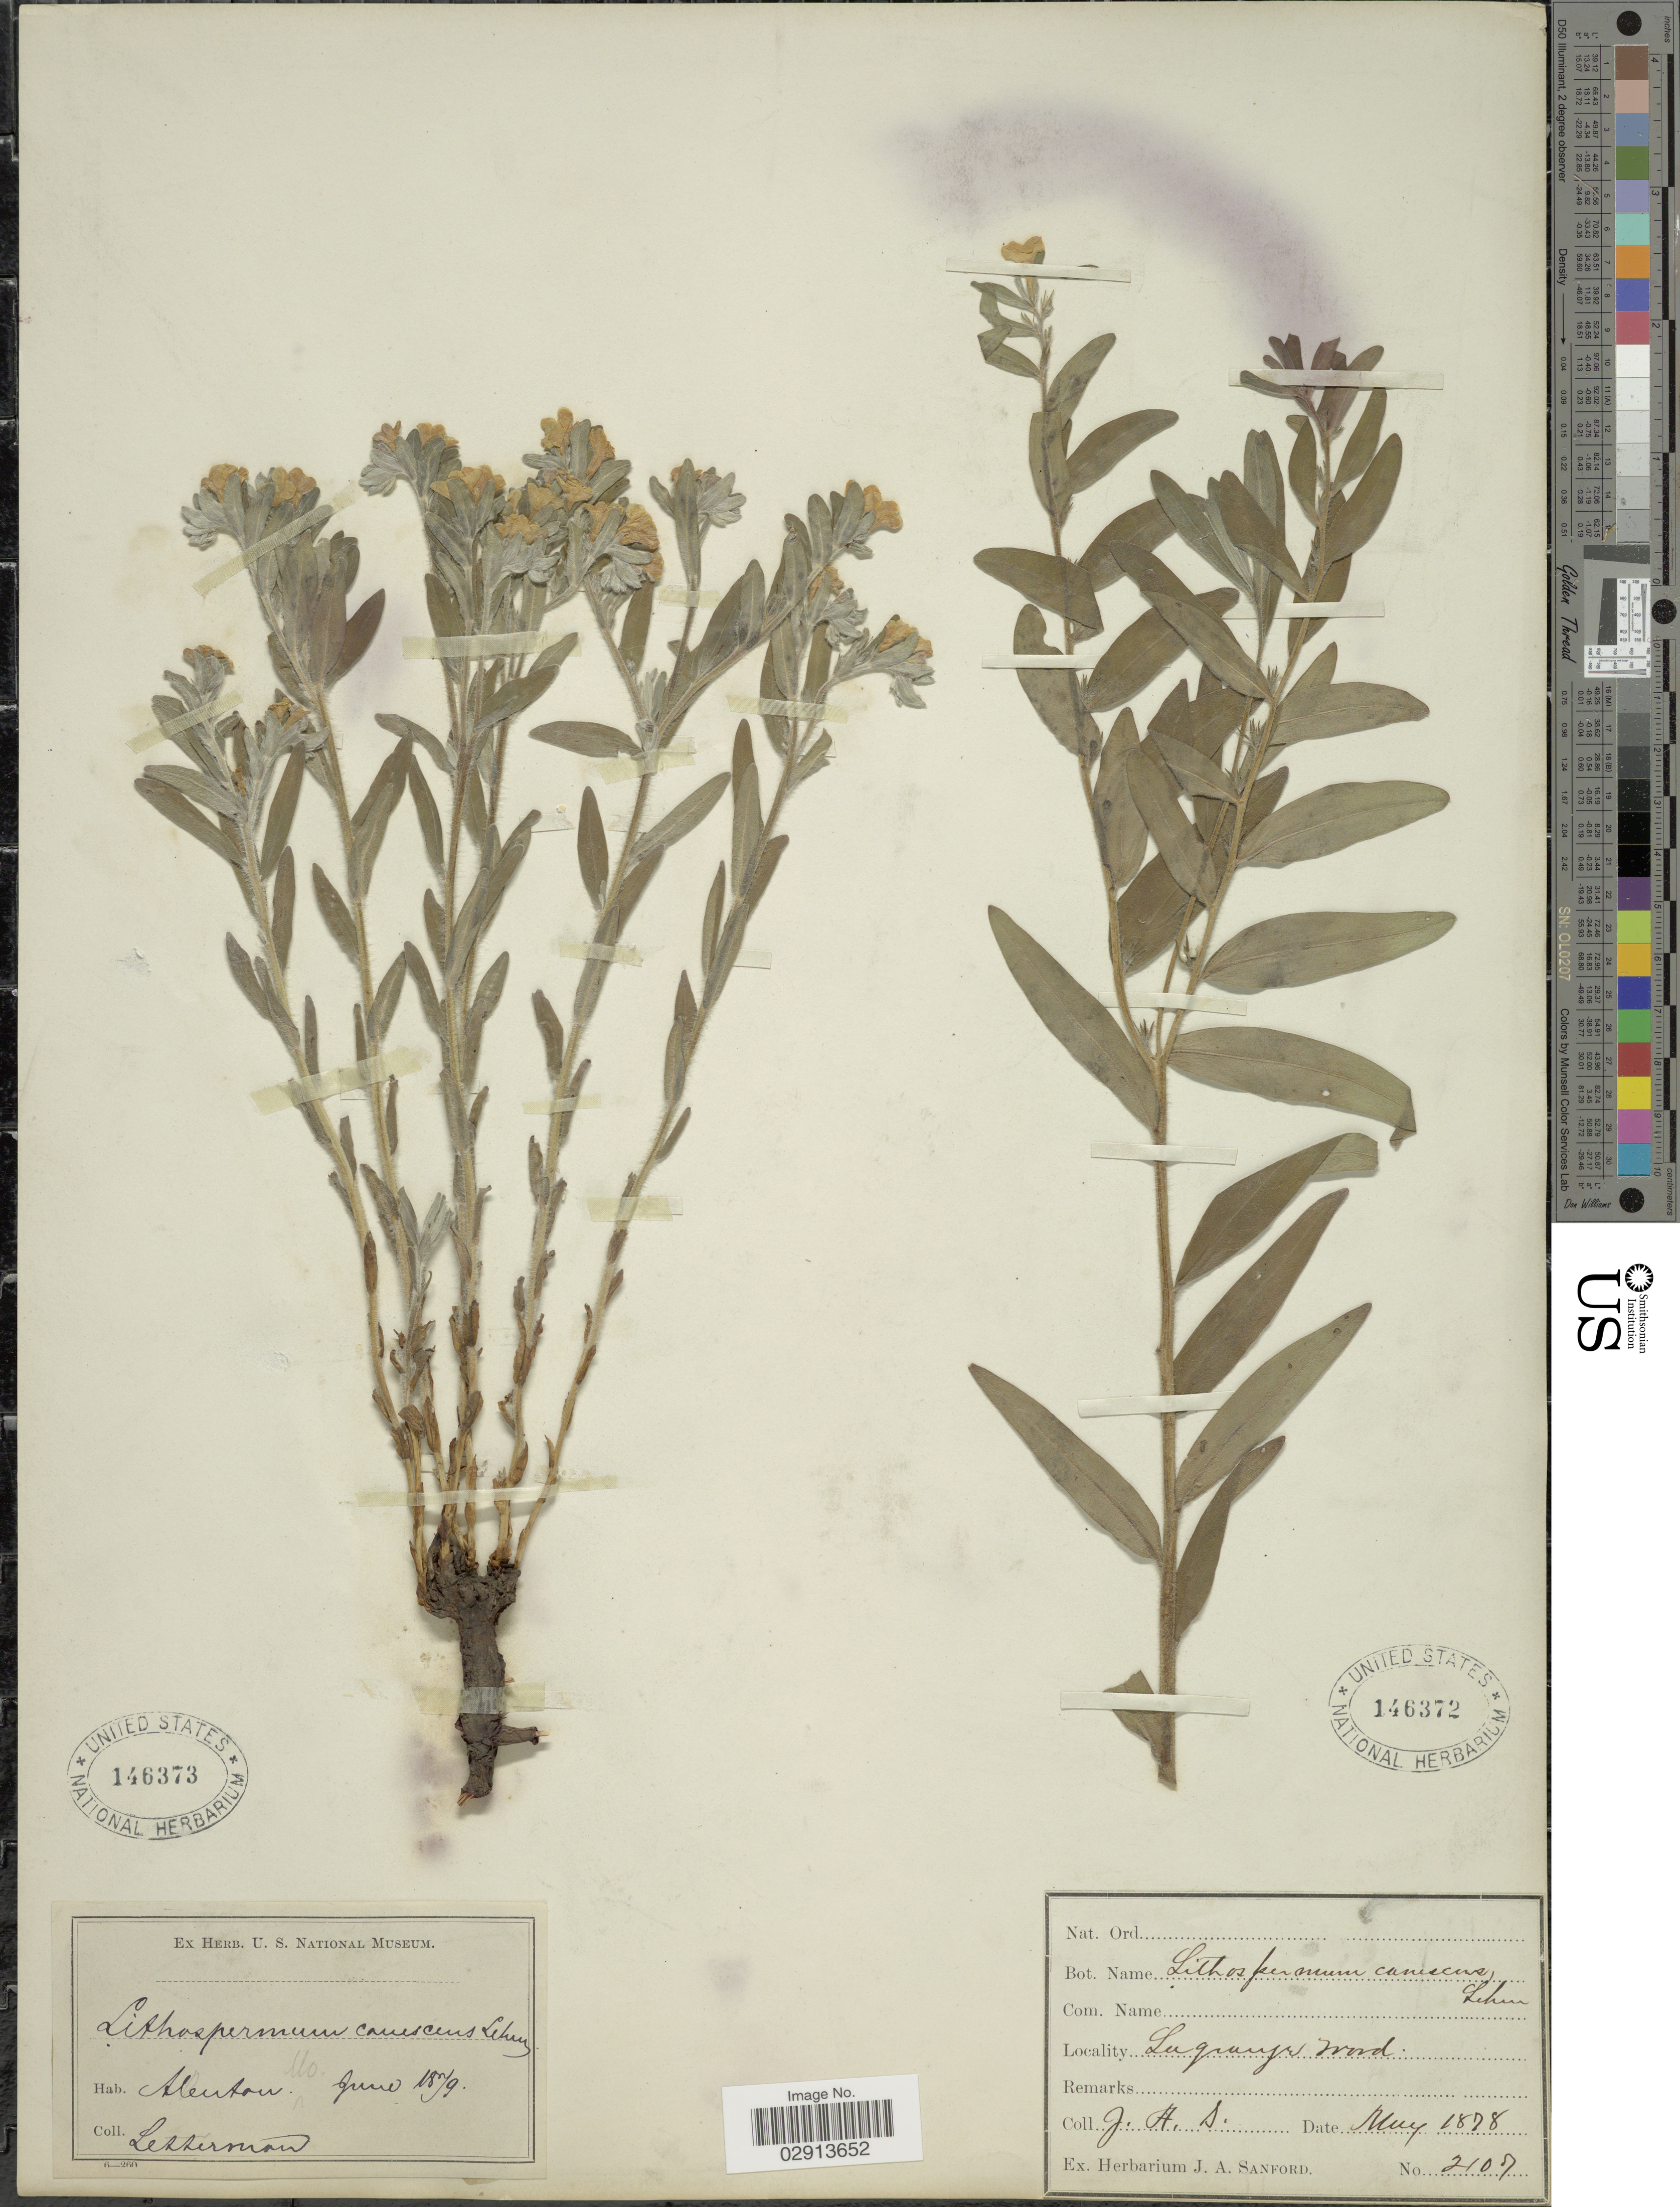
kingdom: Plantae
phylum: Tracheophyta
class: Magnoliopsida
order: Boraginales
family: Boraginaceae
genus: Lithospermum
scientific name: Lithospermum canescens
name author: (Michx.) Lehm.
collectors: J. Sanford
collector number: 2107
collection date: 1878-05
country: United States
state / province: California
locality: Lagrange wood.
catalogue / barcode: US 146372-2